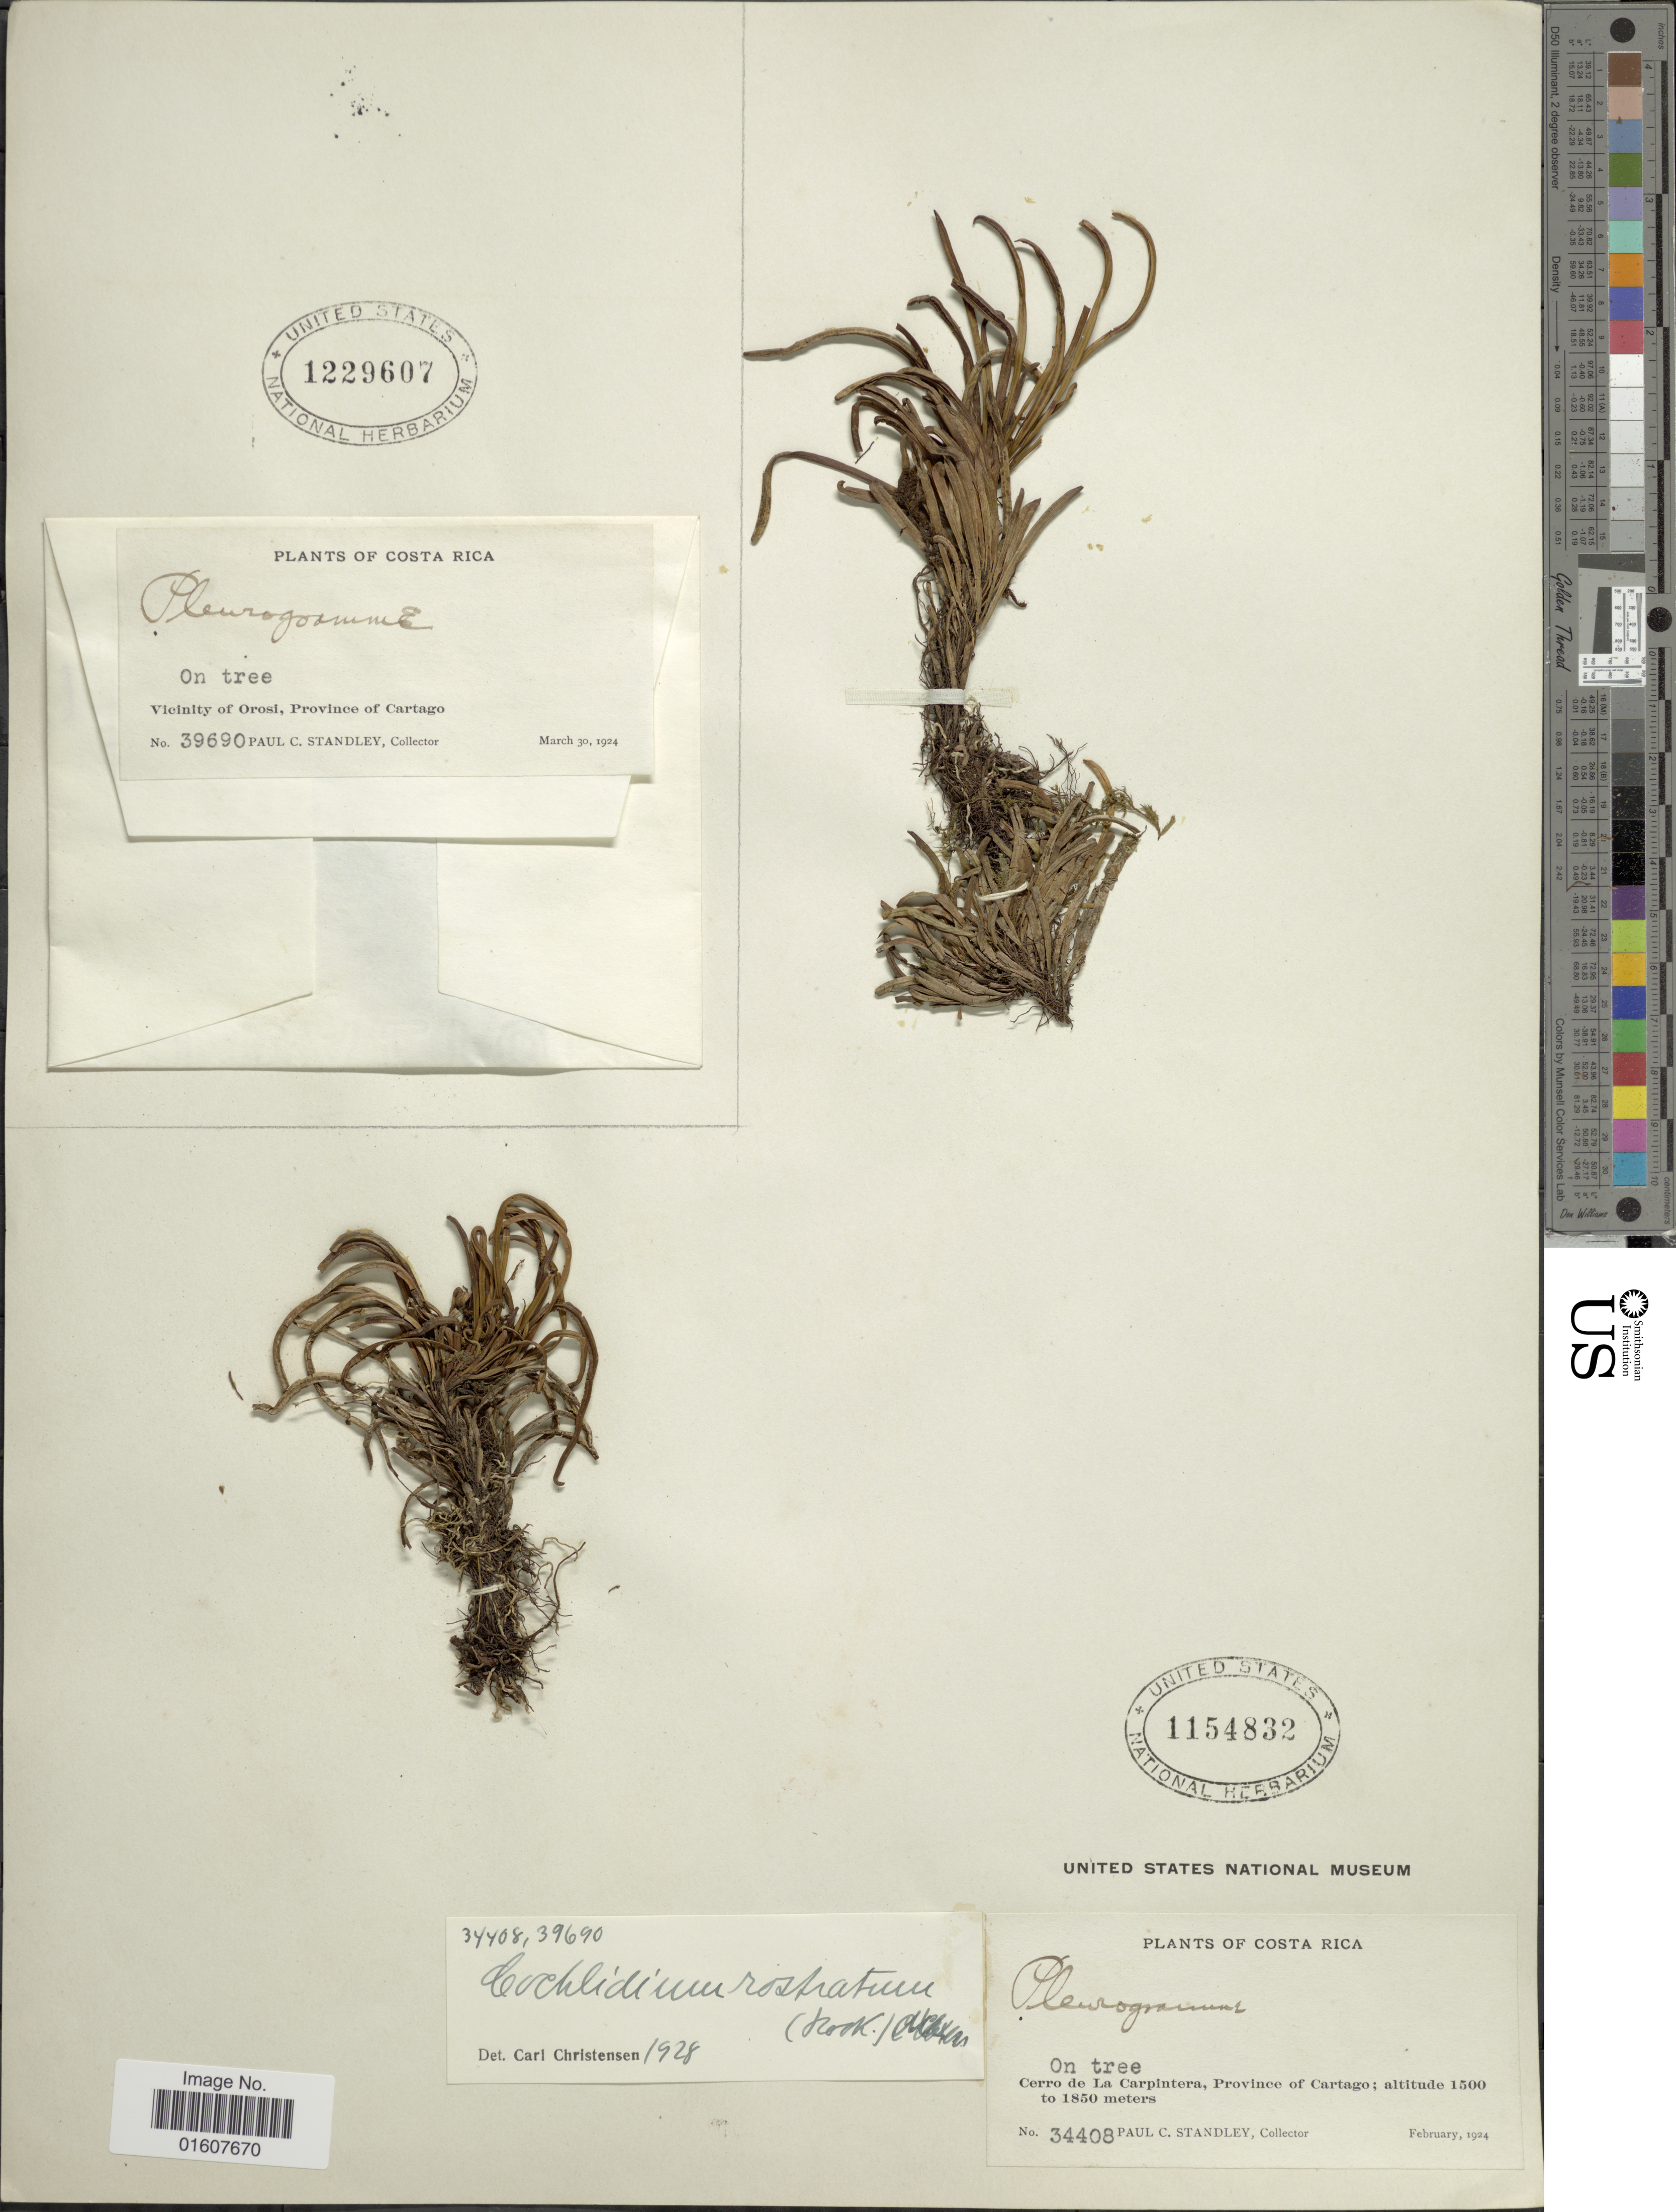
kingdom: Plantae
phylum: Tracheophyta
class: Polypodiopsida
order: Polypodiales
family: Polypodiaceae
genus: Cochlidium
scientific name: Cochlidium rostratum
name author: (Hook.) Maxon ex C. Chr.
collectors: P. C. Standley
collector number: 34408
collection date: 1924-02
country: Costa Rica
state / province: Cartago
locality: Cerro de La Carpintera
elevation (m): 1500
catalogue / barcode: US 1154832